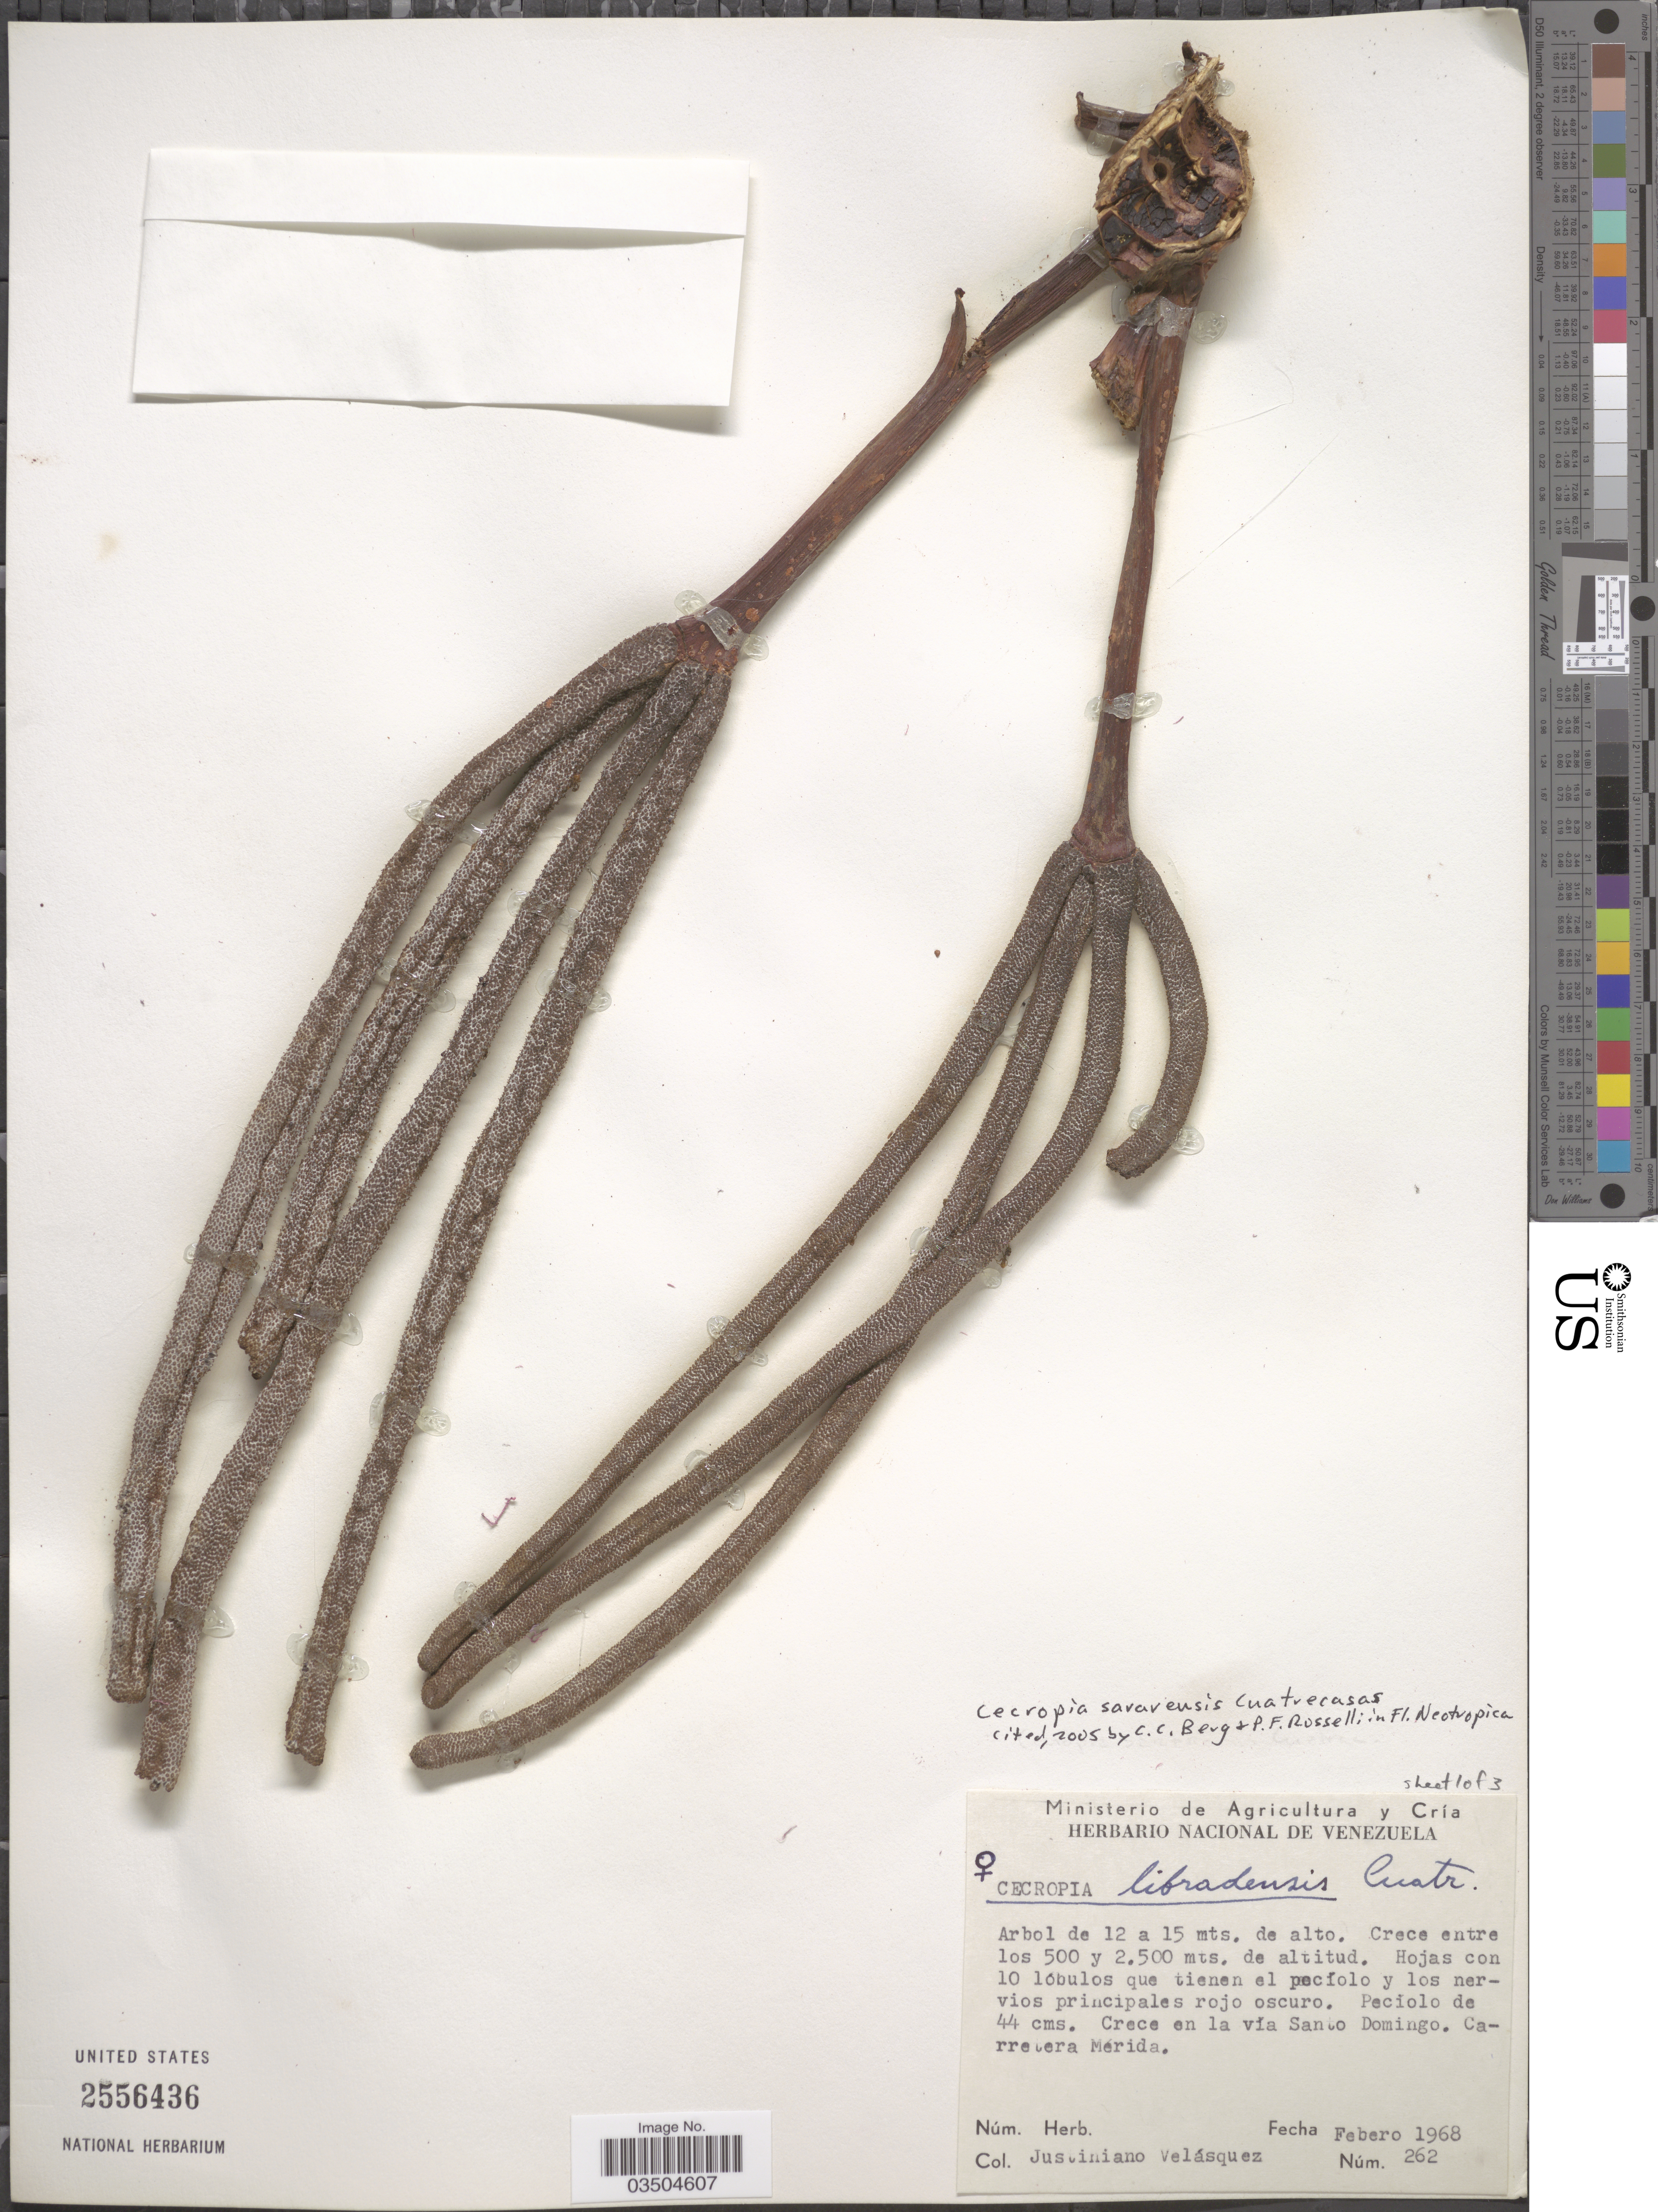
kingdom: Plantae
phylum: Tracheophyta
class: Magnoliopsida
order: Rosales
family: Urticaceae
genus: Cecropia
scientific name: Cecropia sararensis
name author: Cuatrec.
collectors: J. Velasquez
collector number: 262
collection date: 1968-02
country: Venezuela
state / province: Merida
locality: Crece en la via Santo Domingo. Carretera Mérida.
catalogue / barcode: US 2556436